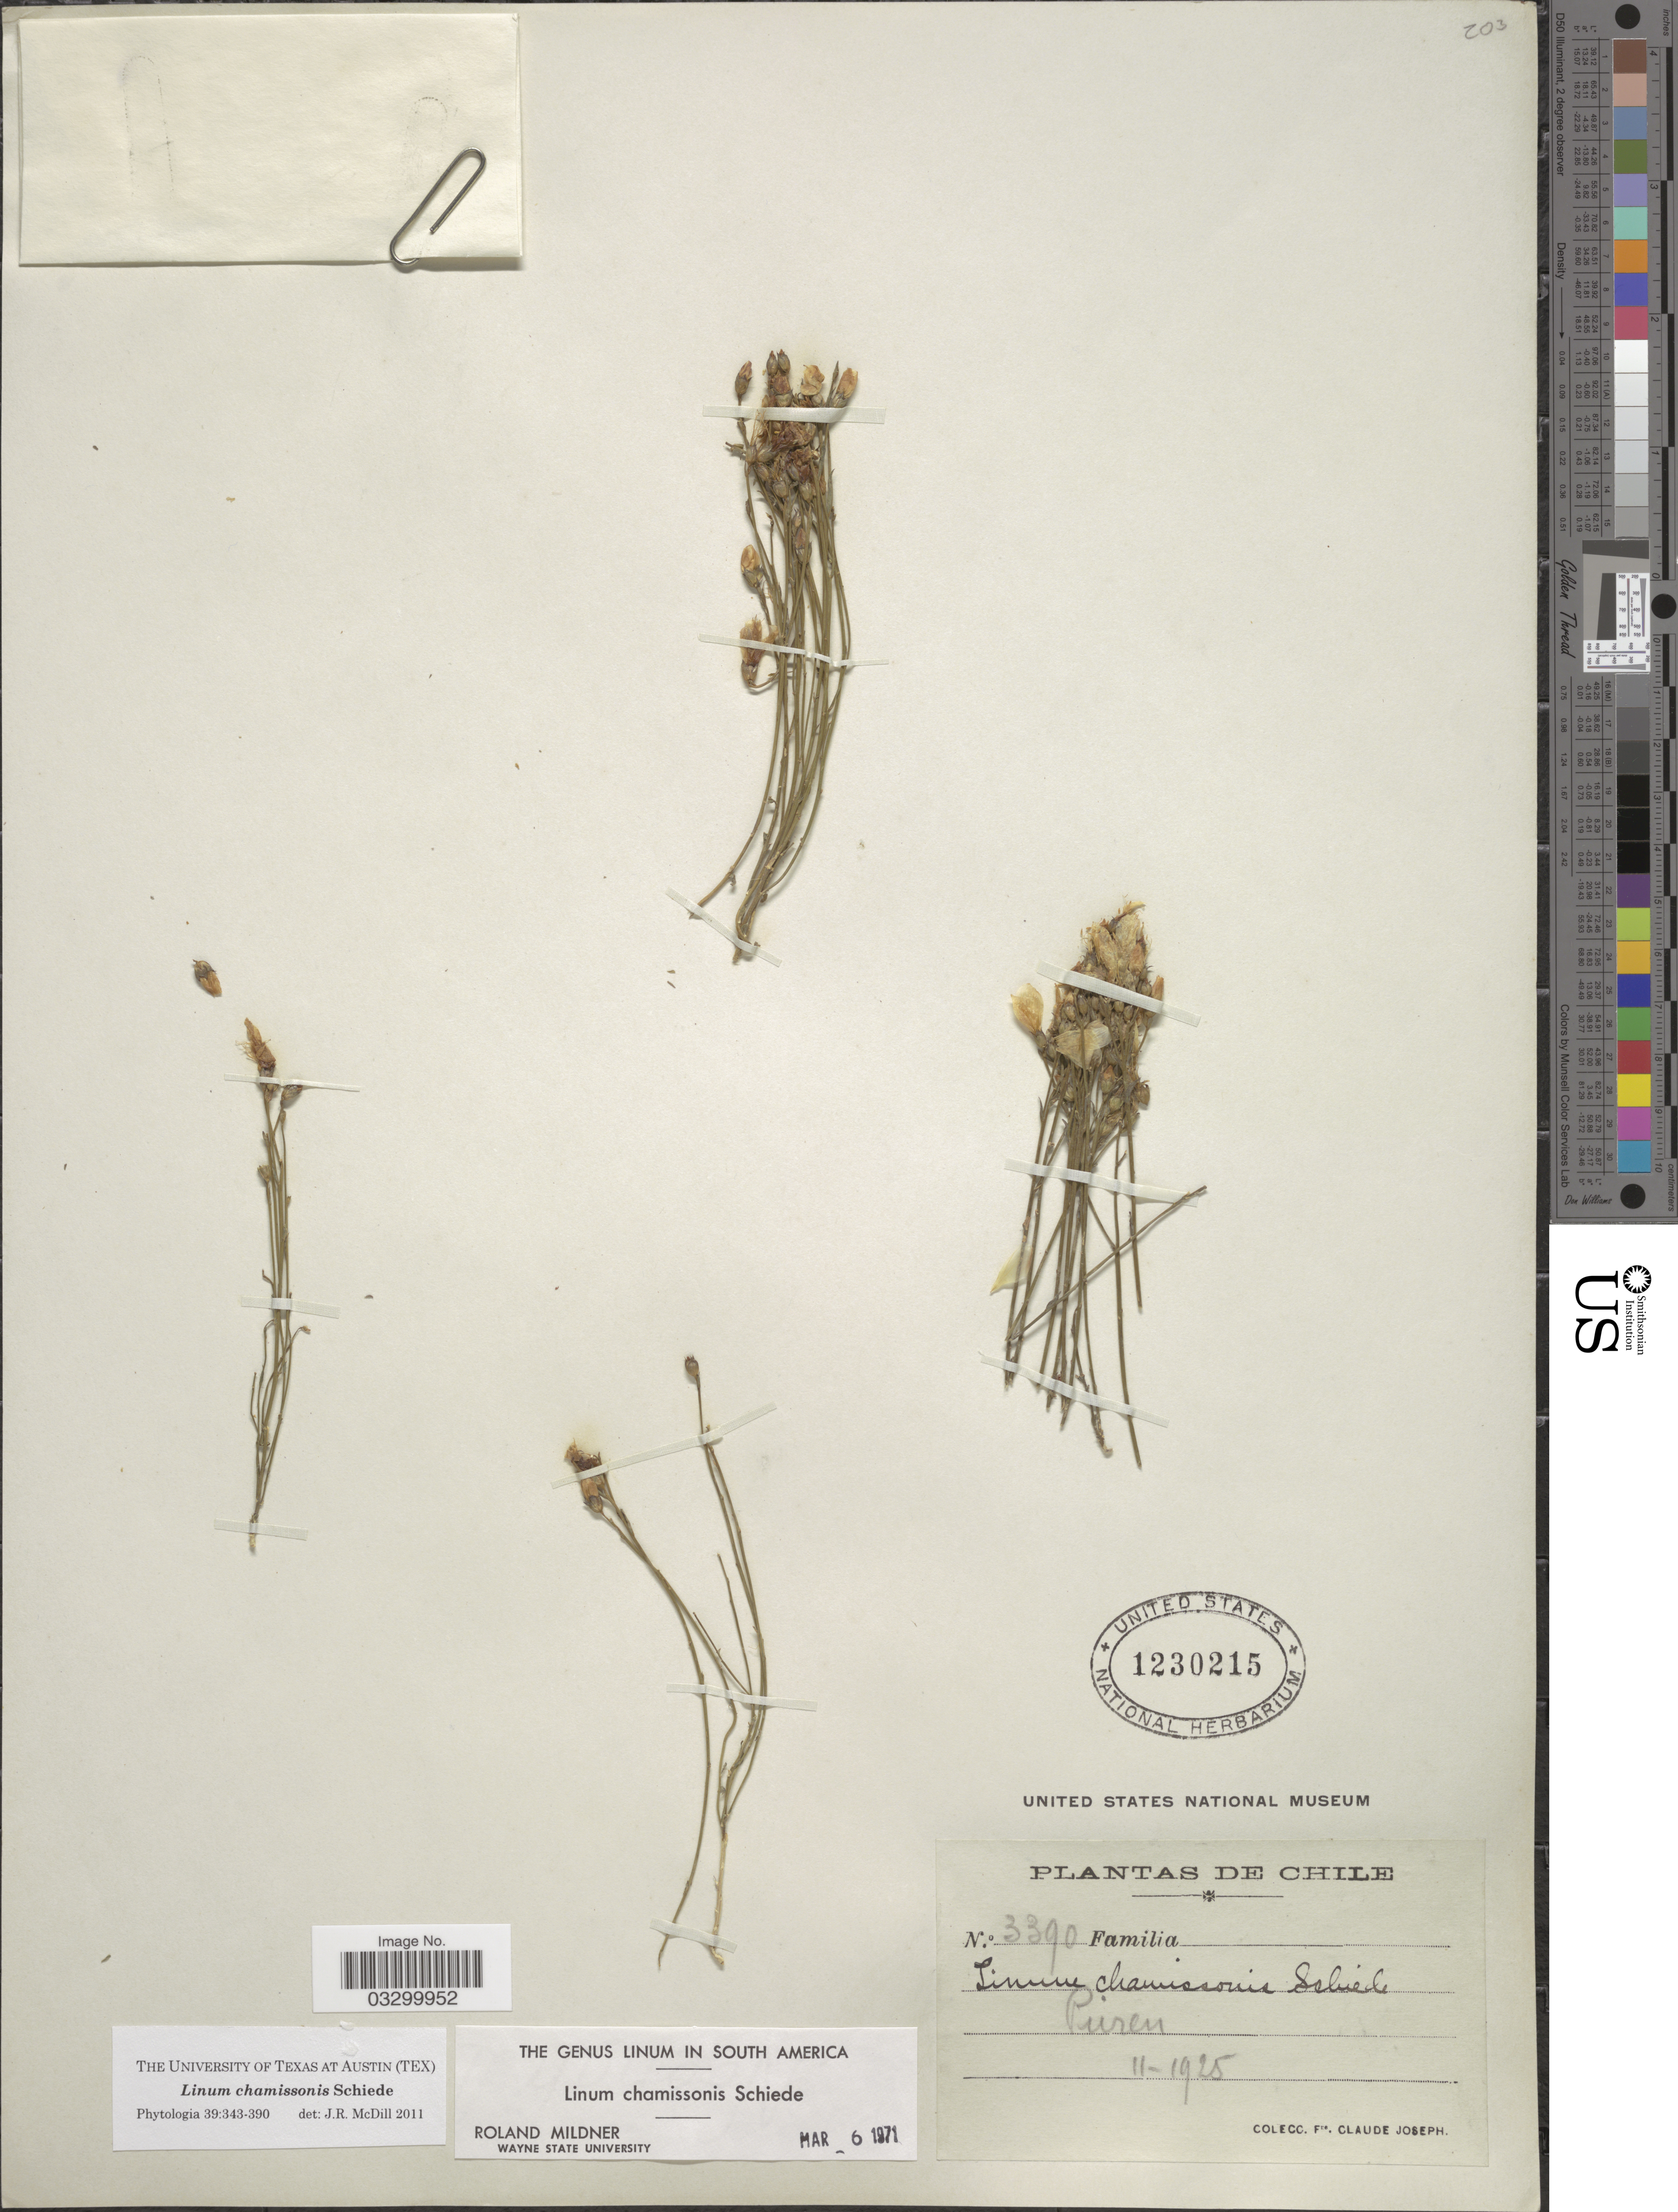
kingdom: Plantae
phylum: Tracheophyta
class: Magnoliopsida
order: Malpighiales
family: Linaceae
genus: Linum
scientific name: Linum chamissonis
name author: Schiede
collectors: Bro. Claude-Joseph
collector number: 3390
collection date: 1925-11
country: Chile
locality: Púren.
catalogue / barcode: US 1230215